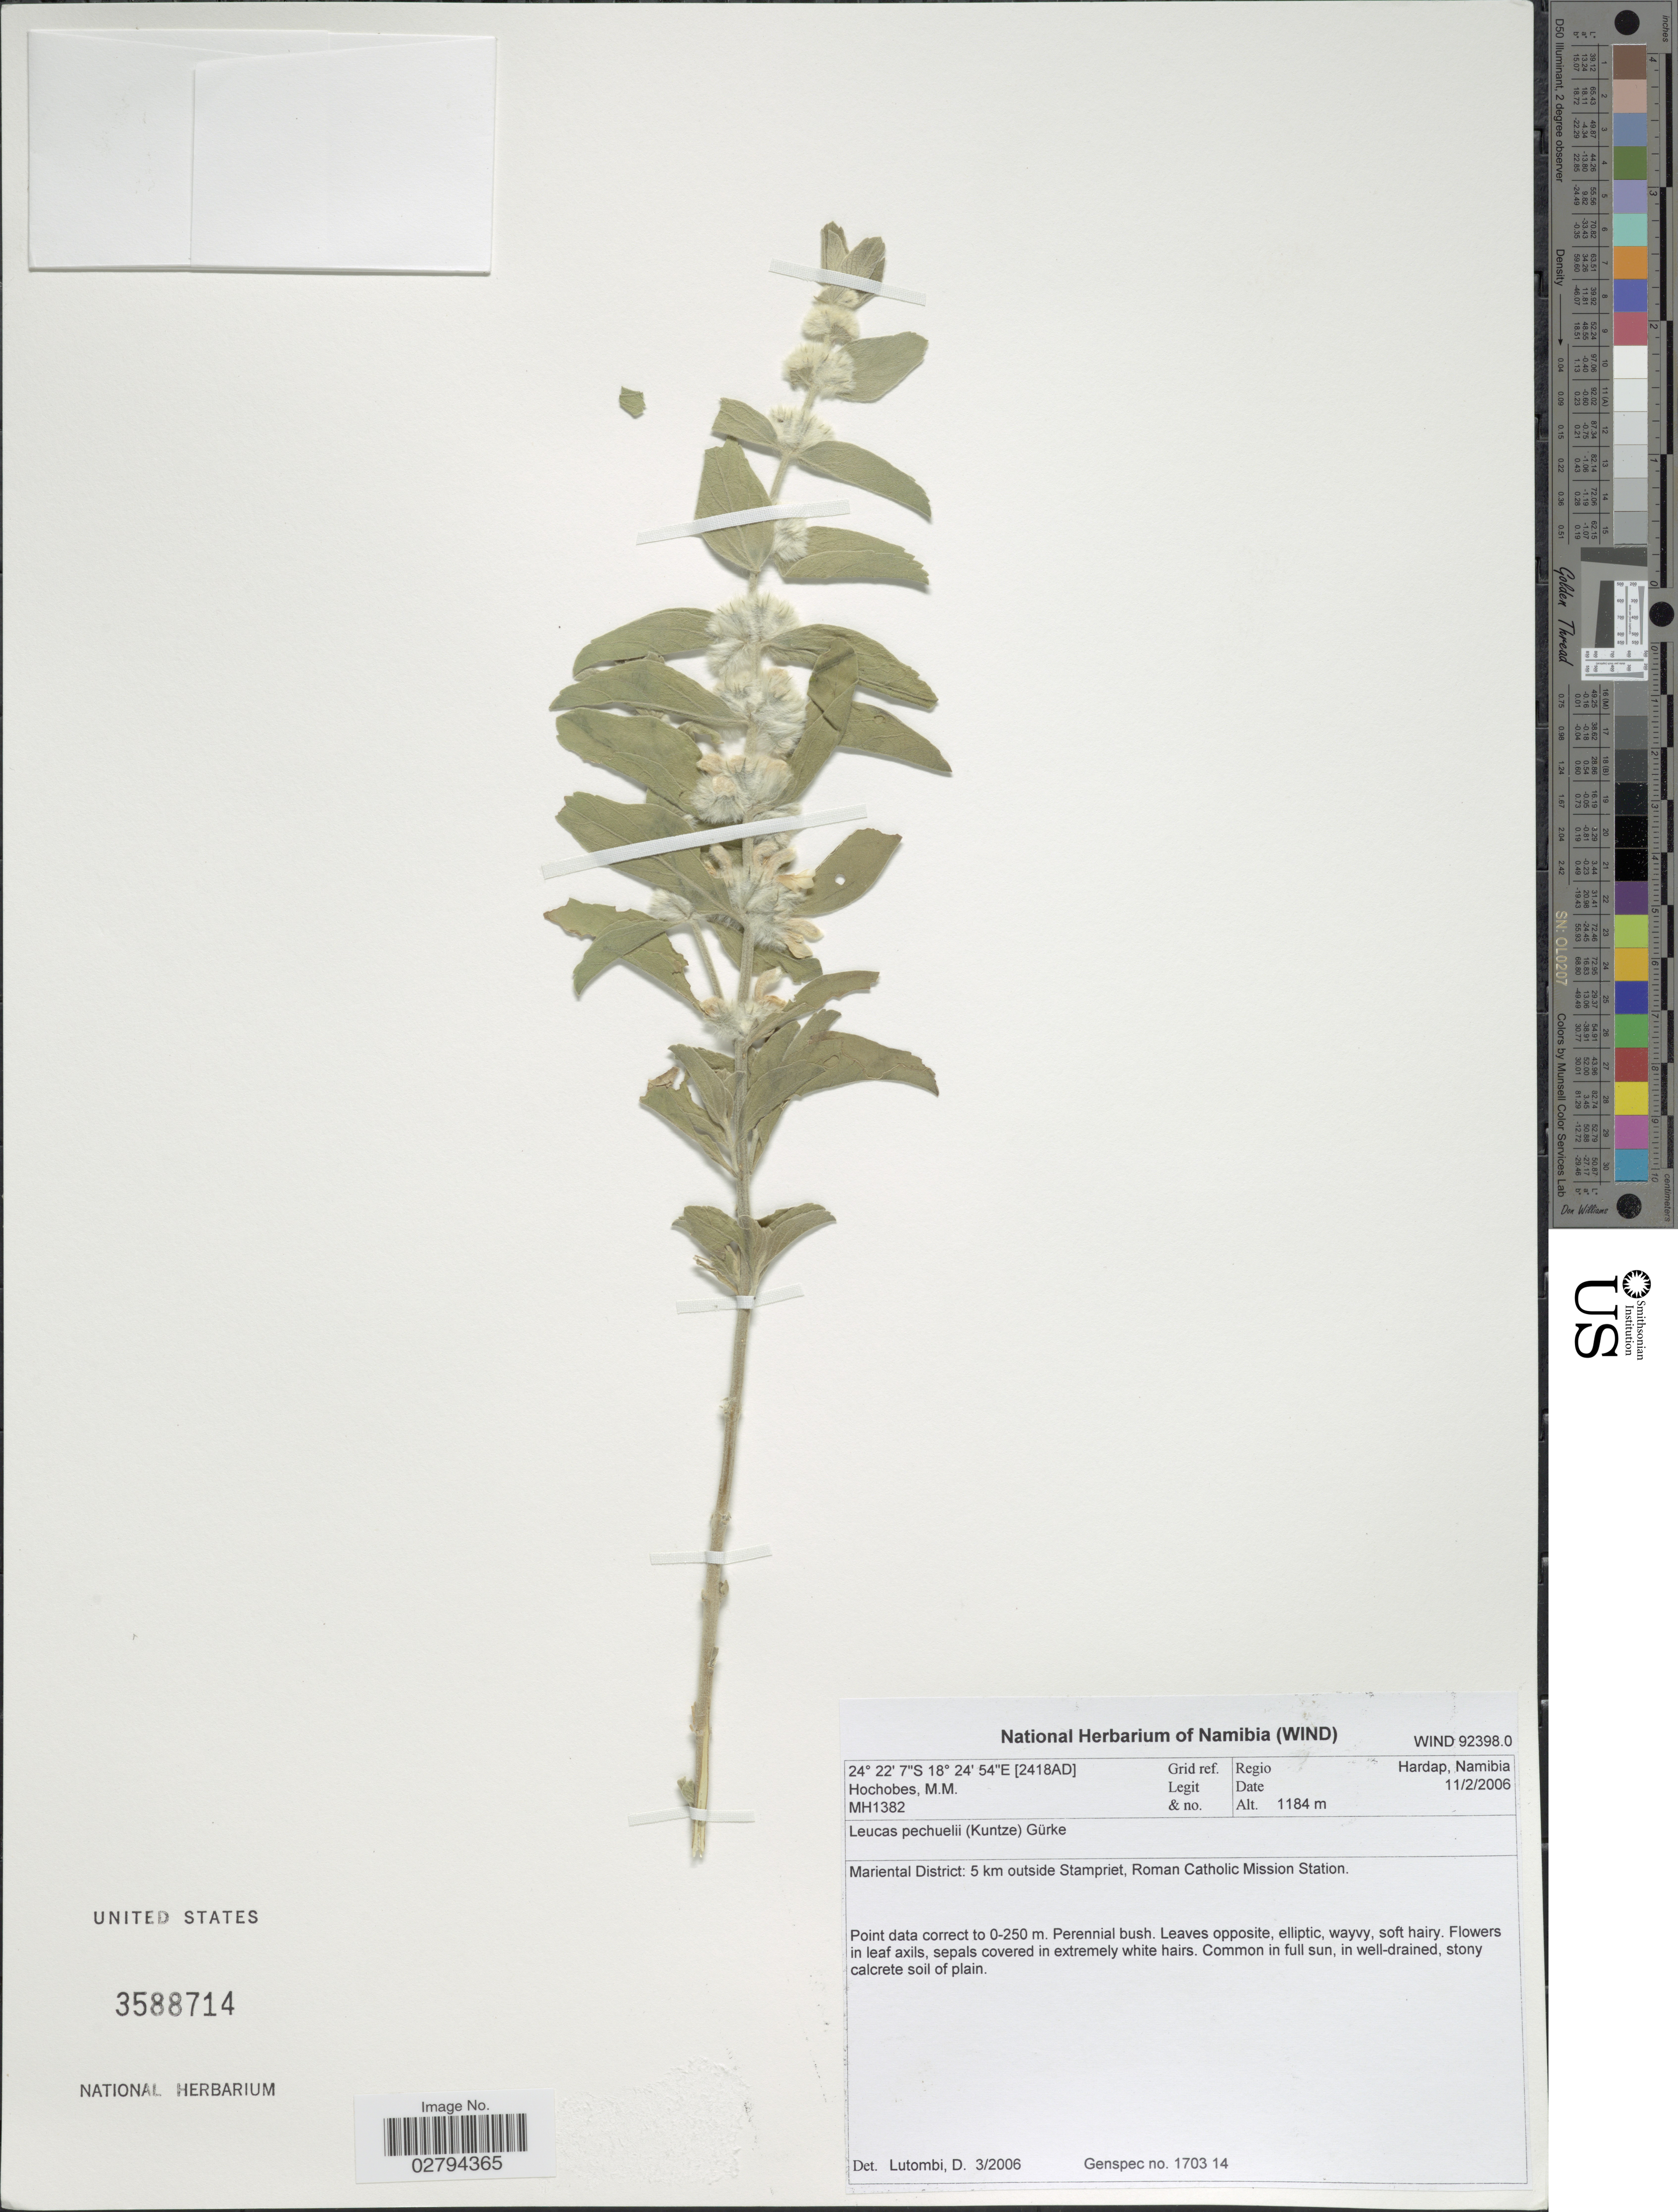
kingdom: Plantae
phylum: Tracheophyta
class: Magnoliopsida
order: Lamiales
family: Lamiaceae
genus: Leucas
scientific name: Leucas pechuelii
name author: (Kuntze) Baker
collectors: M. Hochobes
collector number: MH1382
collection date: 2006-02-11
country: Namibia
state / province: Hardap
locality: Grid ref. [2418AD]. Mariental District: 5 km outside Stampriet, Roman Catholic Mission Station.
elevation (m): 1184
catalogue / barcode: US 3588714